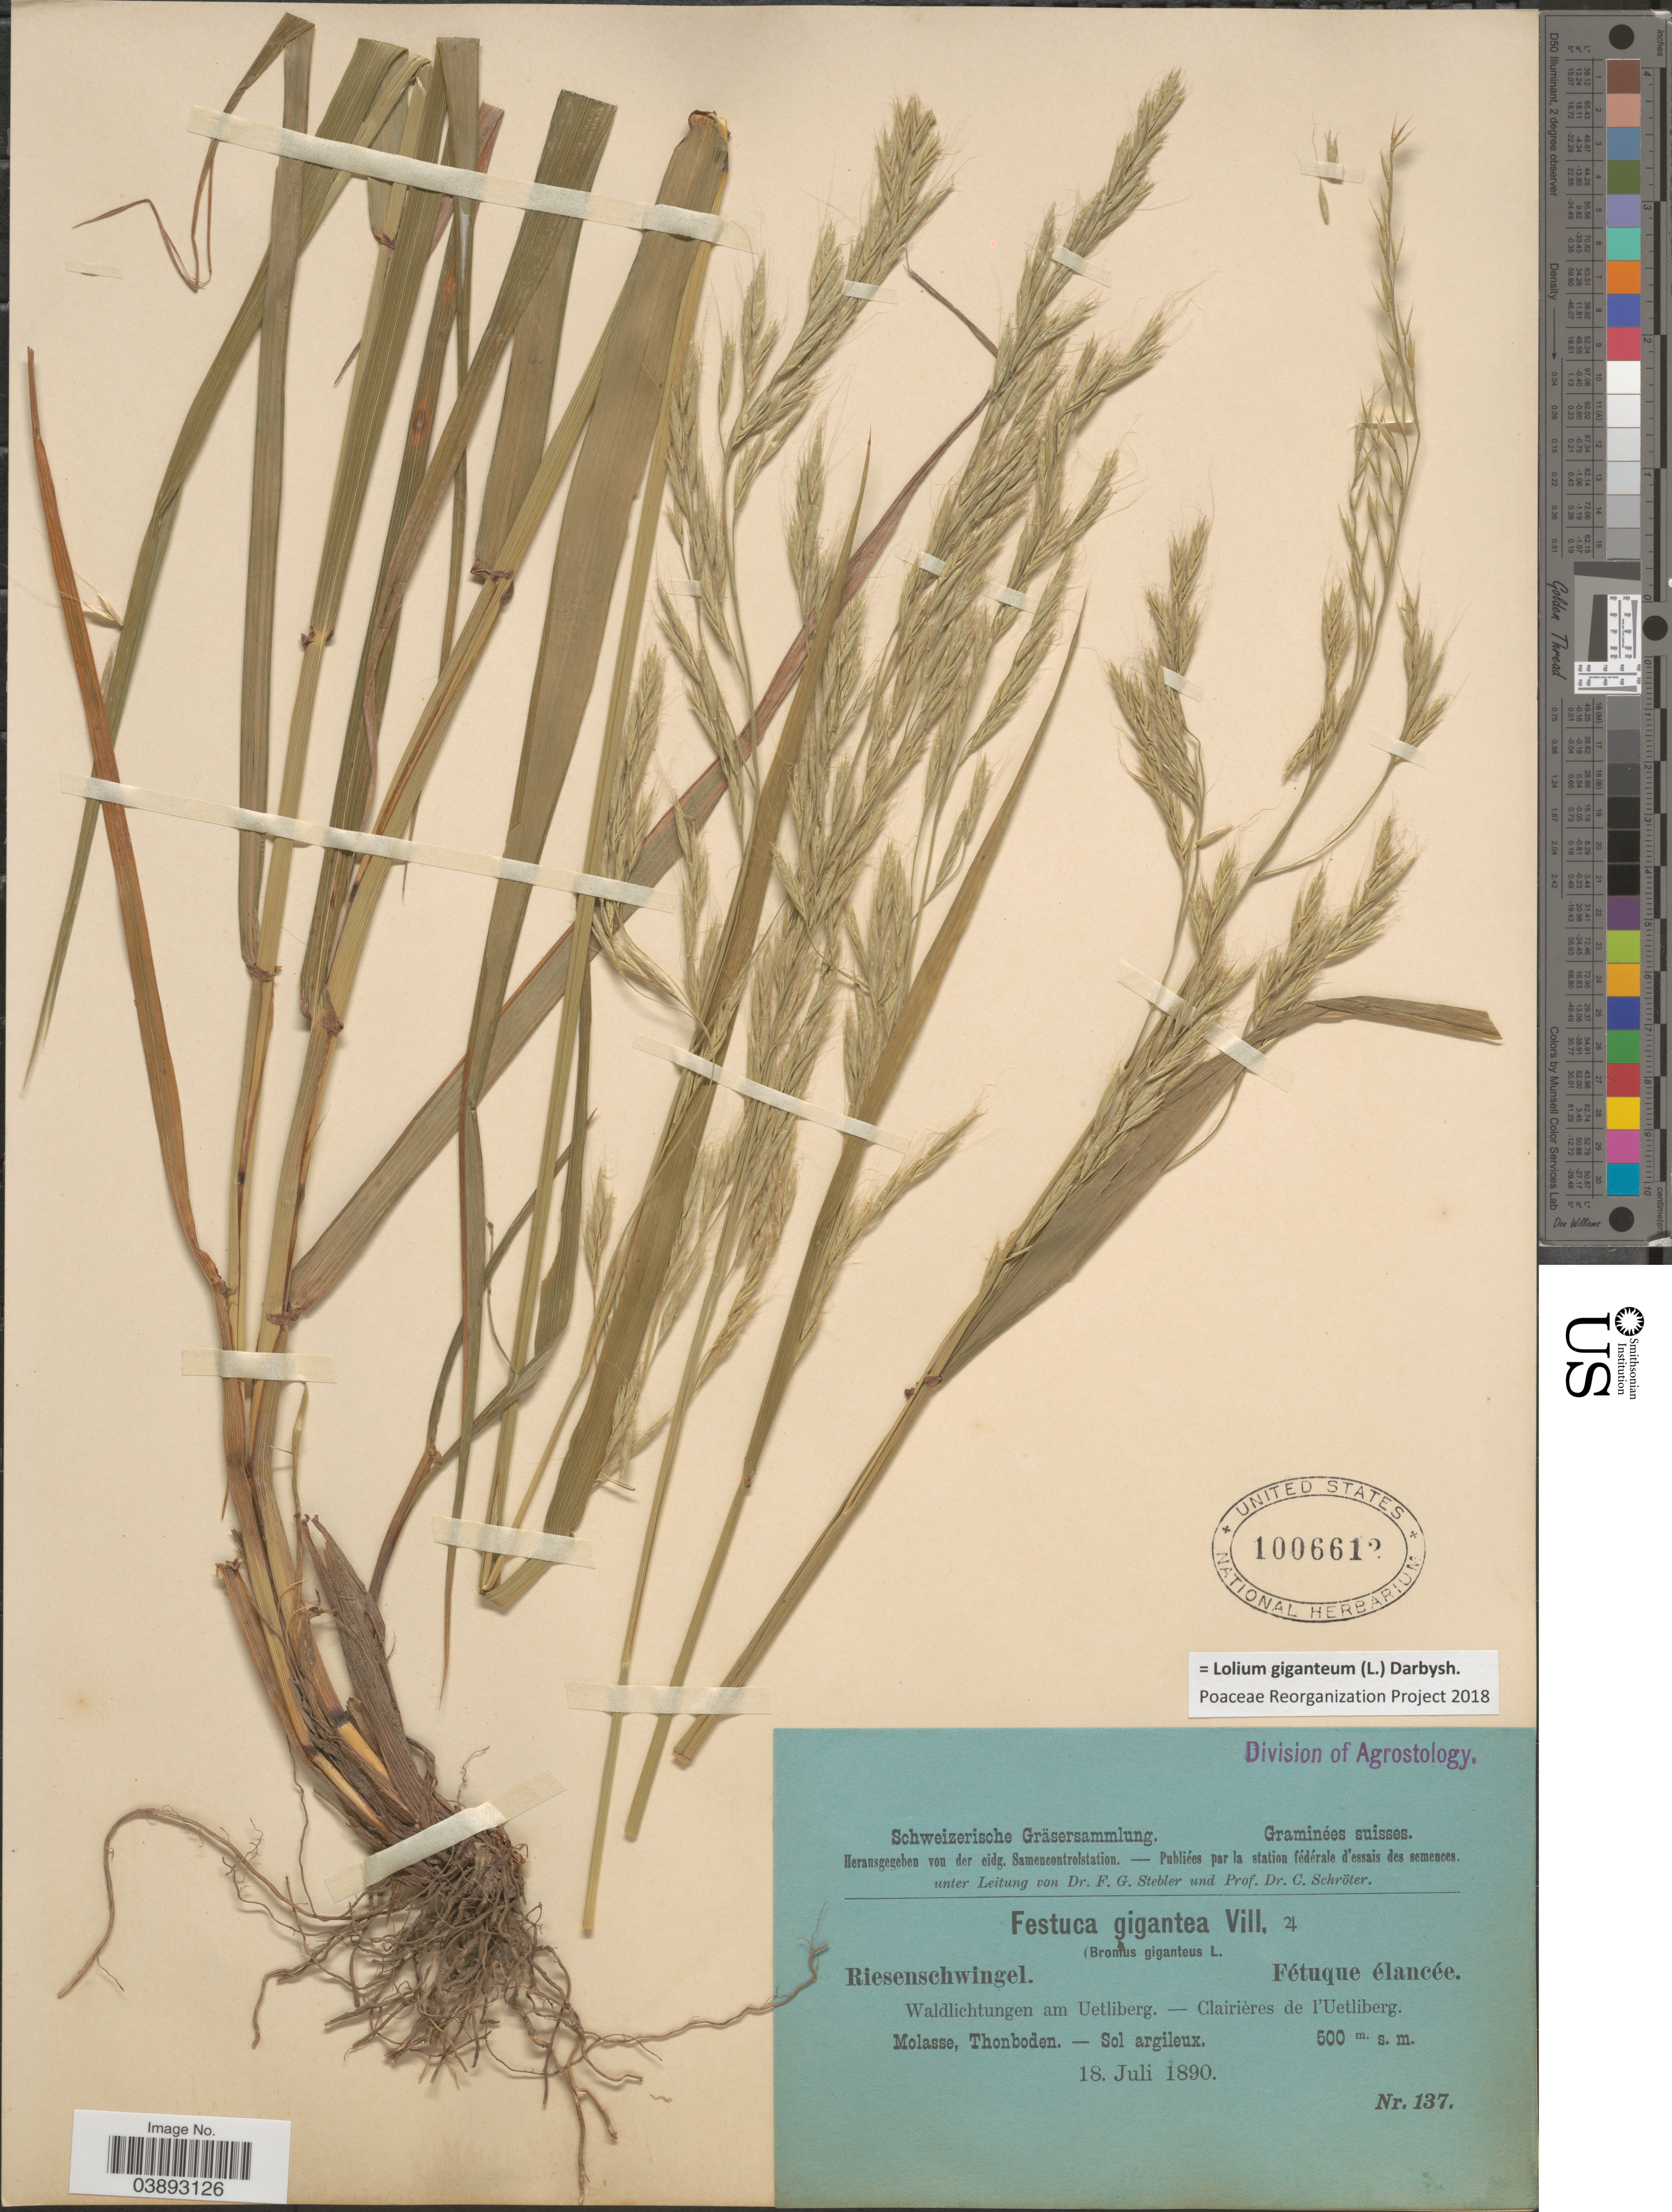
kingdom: Plantae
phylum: Tracheophyta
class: Liliopsida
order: Poales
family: Poaceae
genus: Lolium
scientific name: Lolium giganteum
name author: (L.) Darbysh.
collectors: Stebler, F.G. & Schröter, C.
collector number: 137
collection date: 1890-07-18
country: Switzerland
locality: Suisses. Riesenschwingel. Fétuque élancée. Waldlichtungen am Uetliberg. - Clairières de l'Uetliberg.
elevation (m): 500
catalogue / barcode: US 1006612